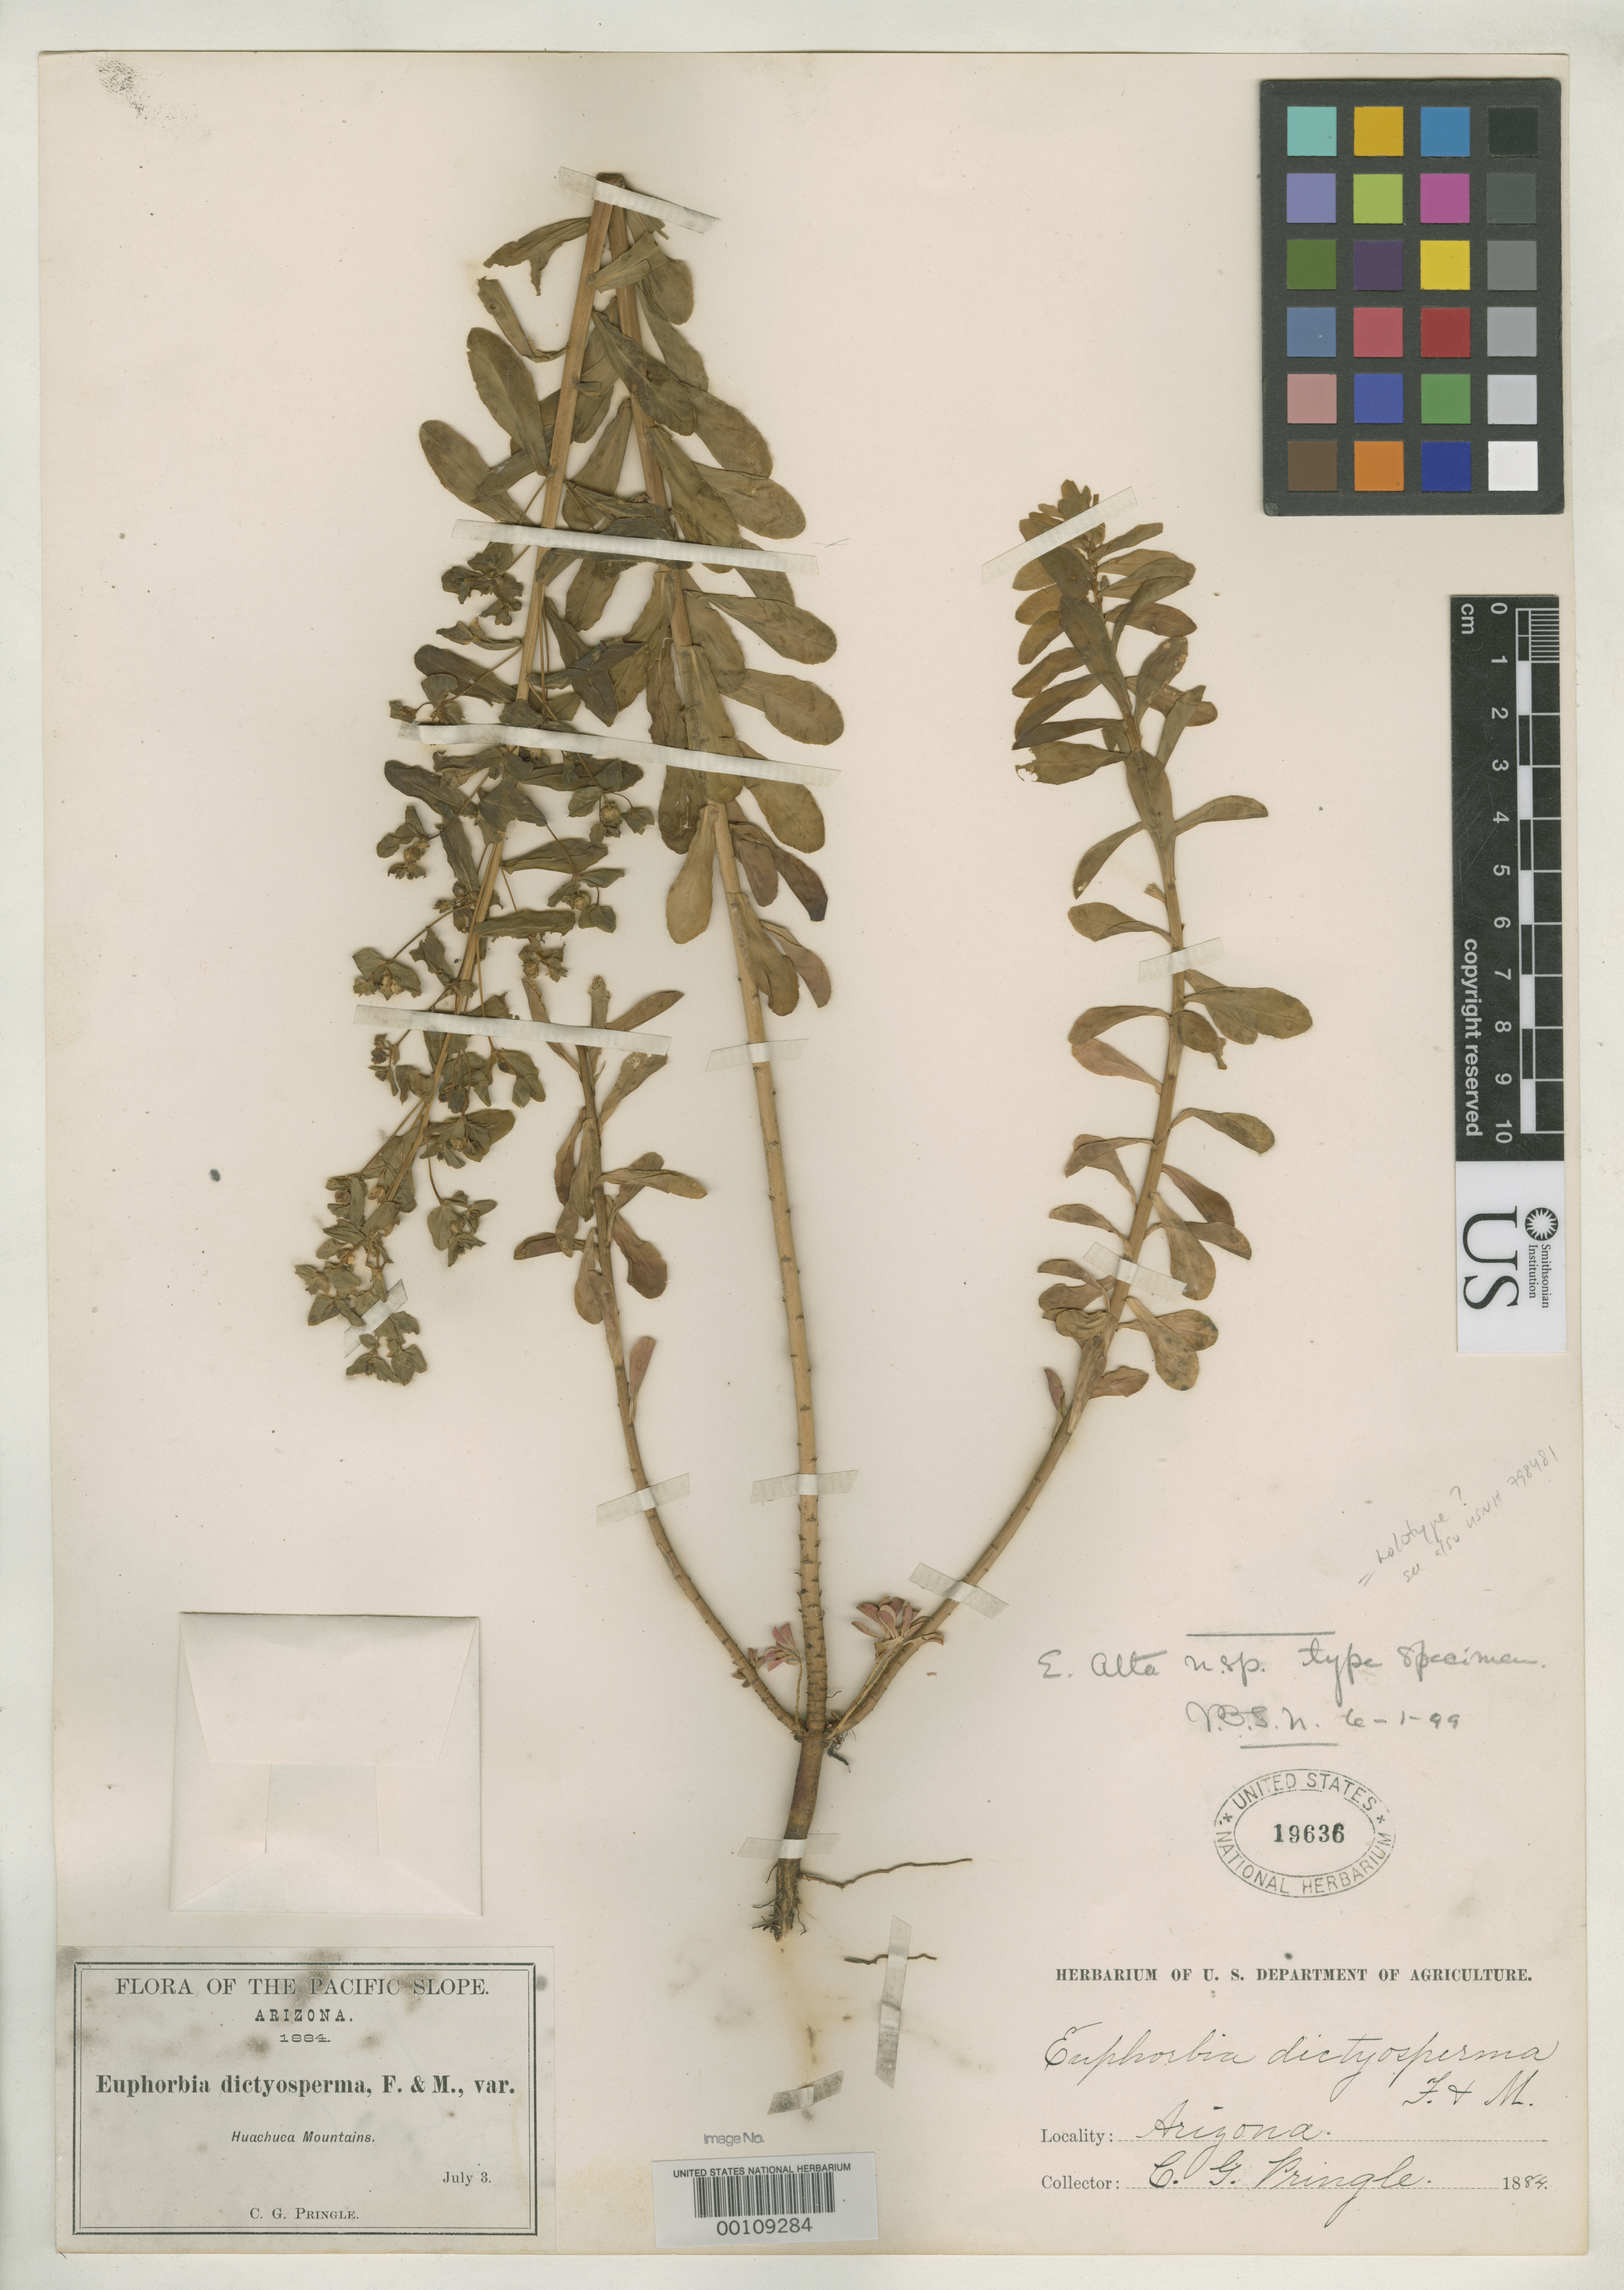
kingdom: Plantae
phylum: Tracheophyta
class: Magnoliopsida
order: Malpighiales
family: Euphorbiaceae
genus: Euphorbia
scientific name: Euphorbia alta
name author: Norton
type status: Lectotype; Syntype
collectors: C. G. Pringle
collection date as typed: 03 Jul 1884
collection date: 1884-07-03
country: United States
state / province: Arizona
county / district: Cochise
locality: Huachuca Mountains.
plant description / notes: Preprint from Ann. Rep. Missouri Bot. Gard. vol. 11 (1900).; Protologue cites several collections without designating type (i.e., syntypes). This sheet (Pringle s.n., USNH 19636) explicitly annotated by Norton (1899) as "type specimen" and was designated as the lectotype by Steinmann & Felger (1997, Aliso 16: 51-52); see also Mauz 2011 (Harvard Pap. Bot. 16: 121).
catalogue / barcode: US 19636